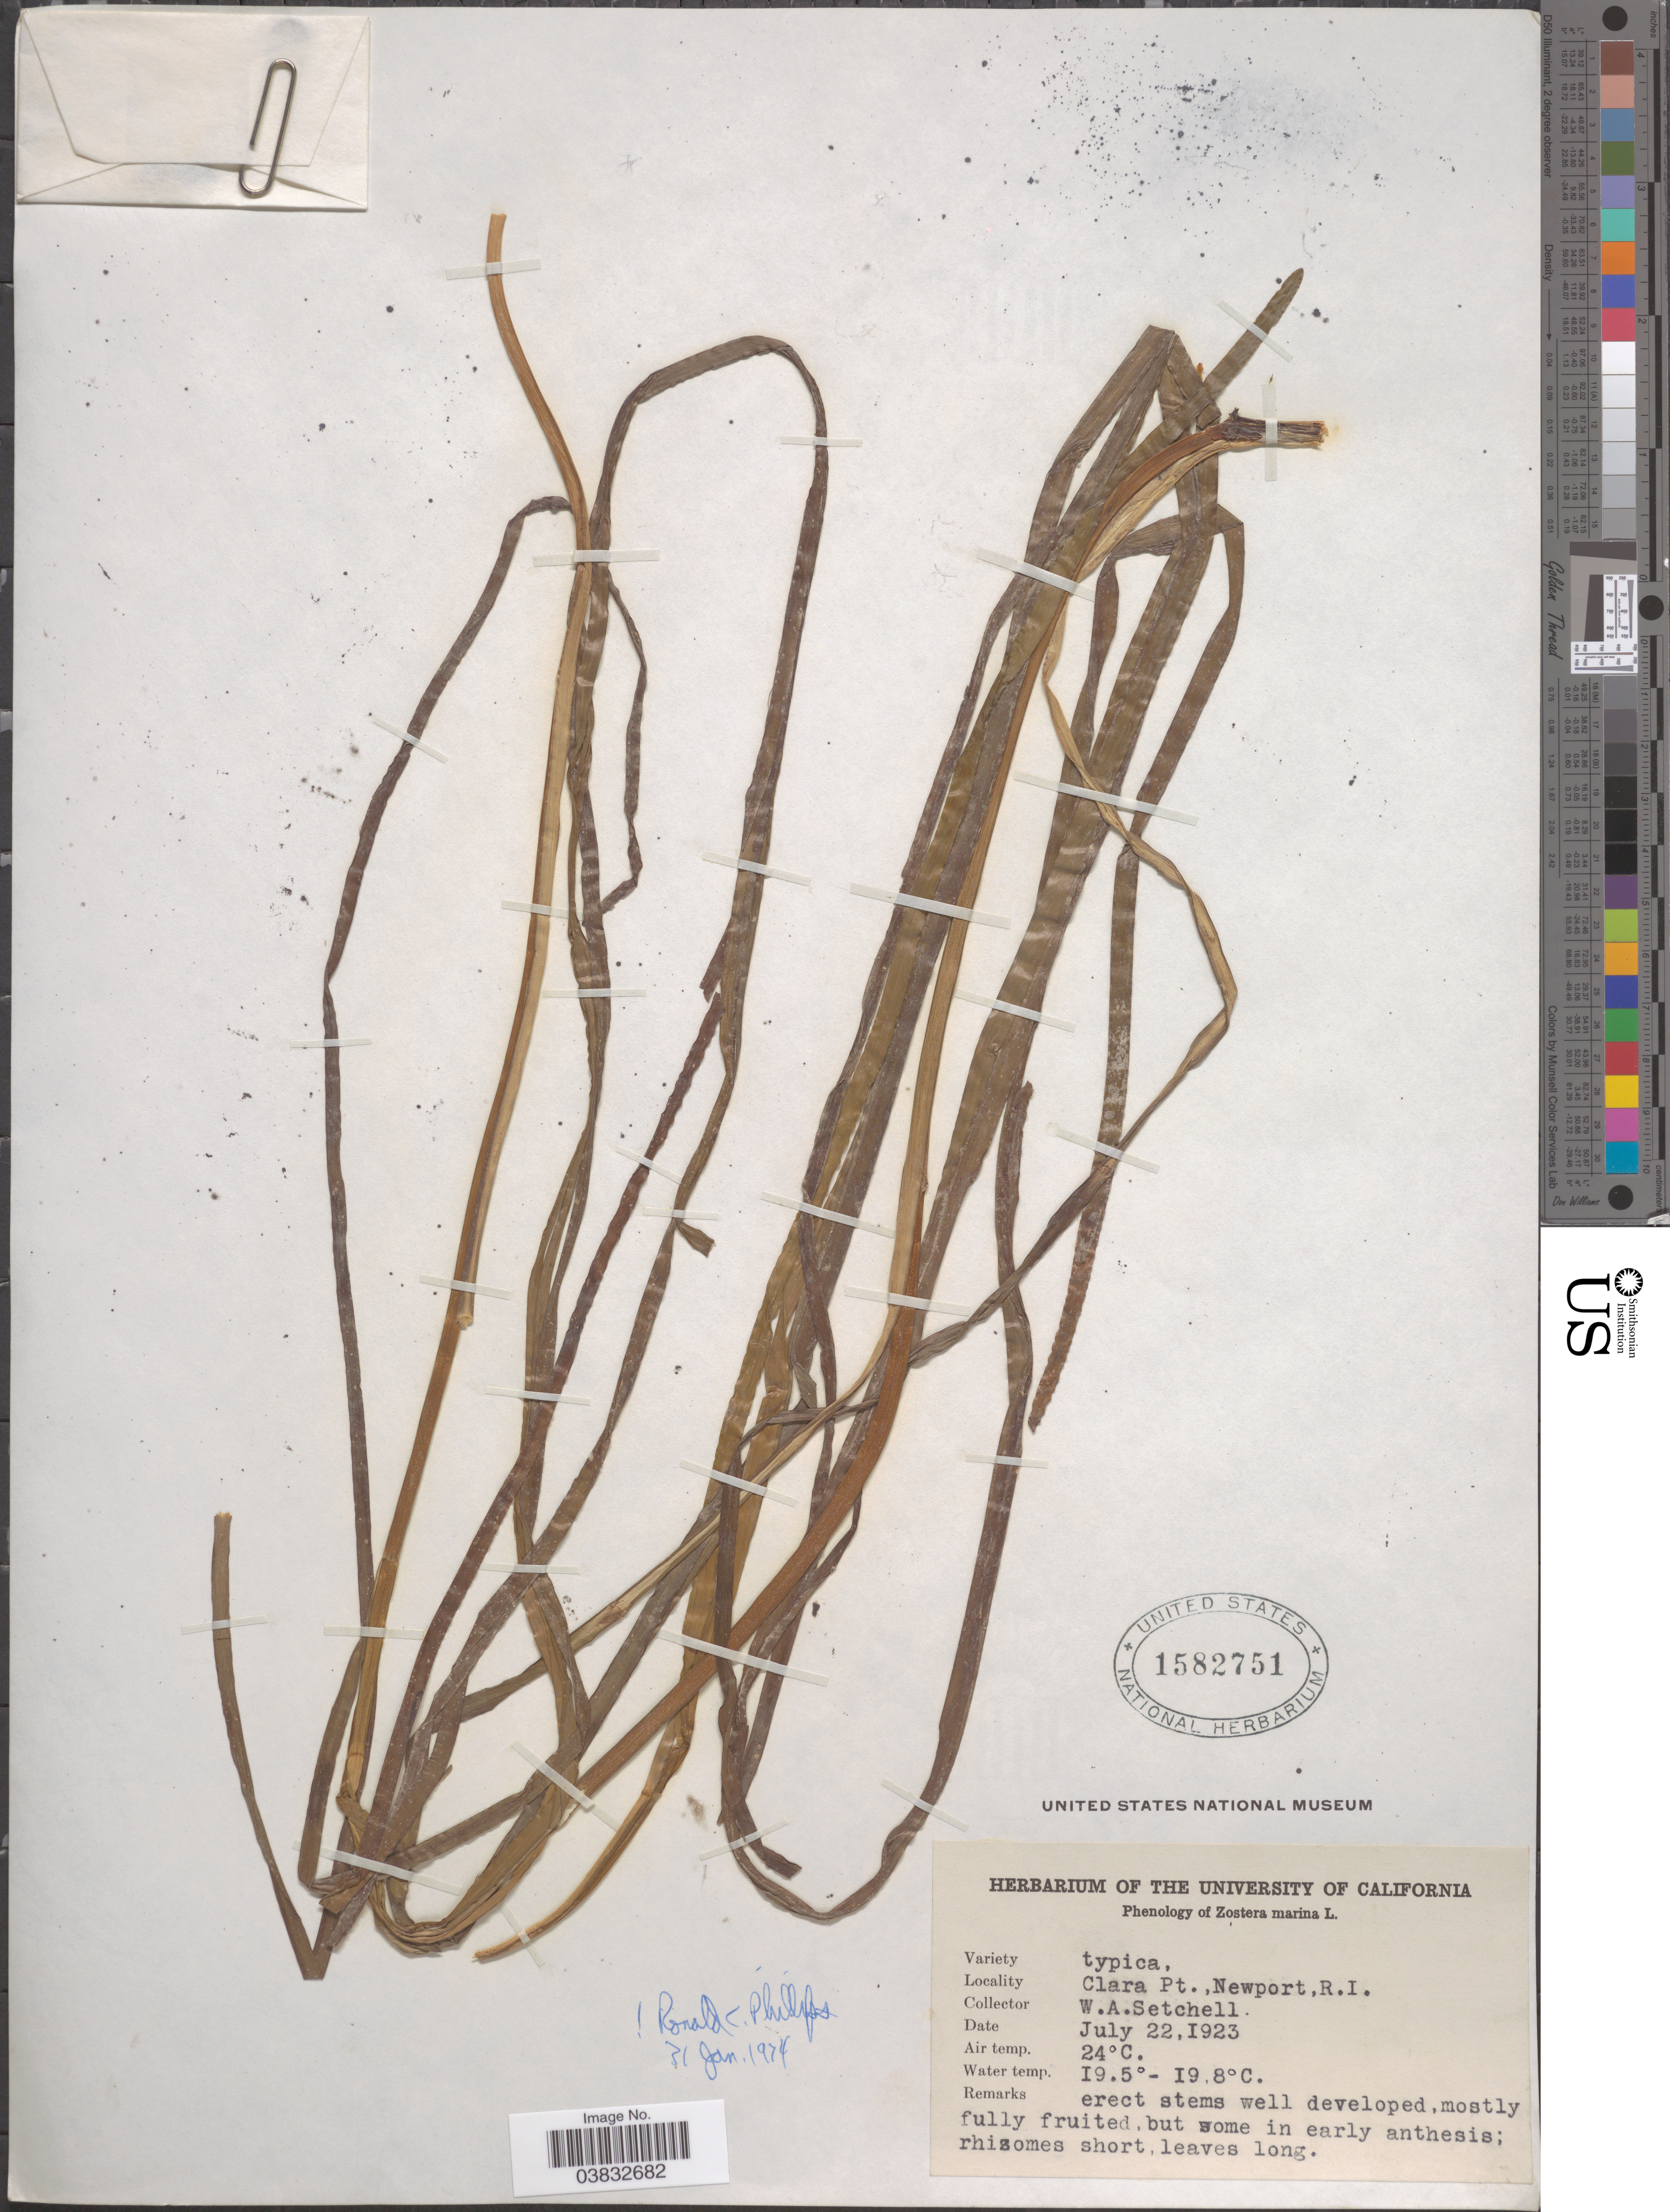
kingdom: Plantae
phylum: Tracheophyta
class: Liliopsida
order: Alismatales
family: Zosteraceae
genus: Zostera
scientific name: Zostera marina var. marina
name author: L.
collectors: W. Setchell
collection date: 1923-07-22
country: United States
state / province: Rhode Island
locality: Clara Pt., Newport.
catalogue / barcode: US 1582751